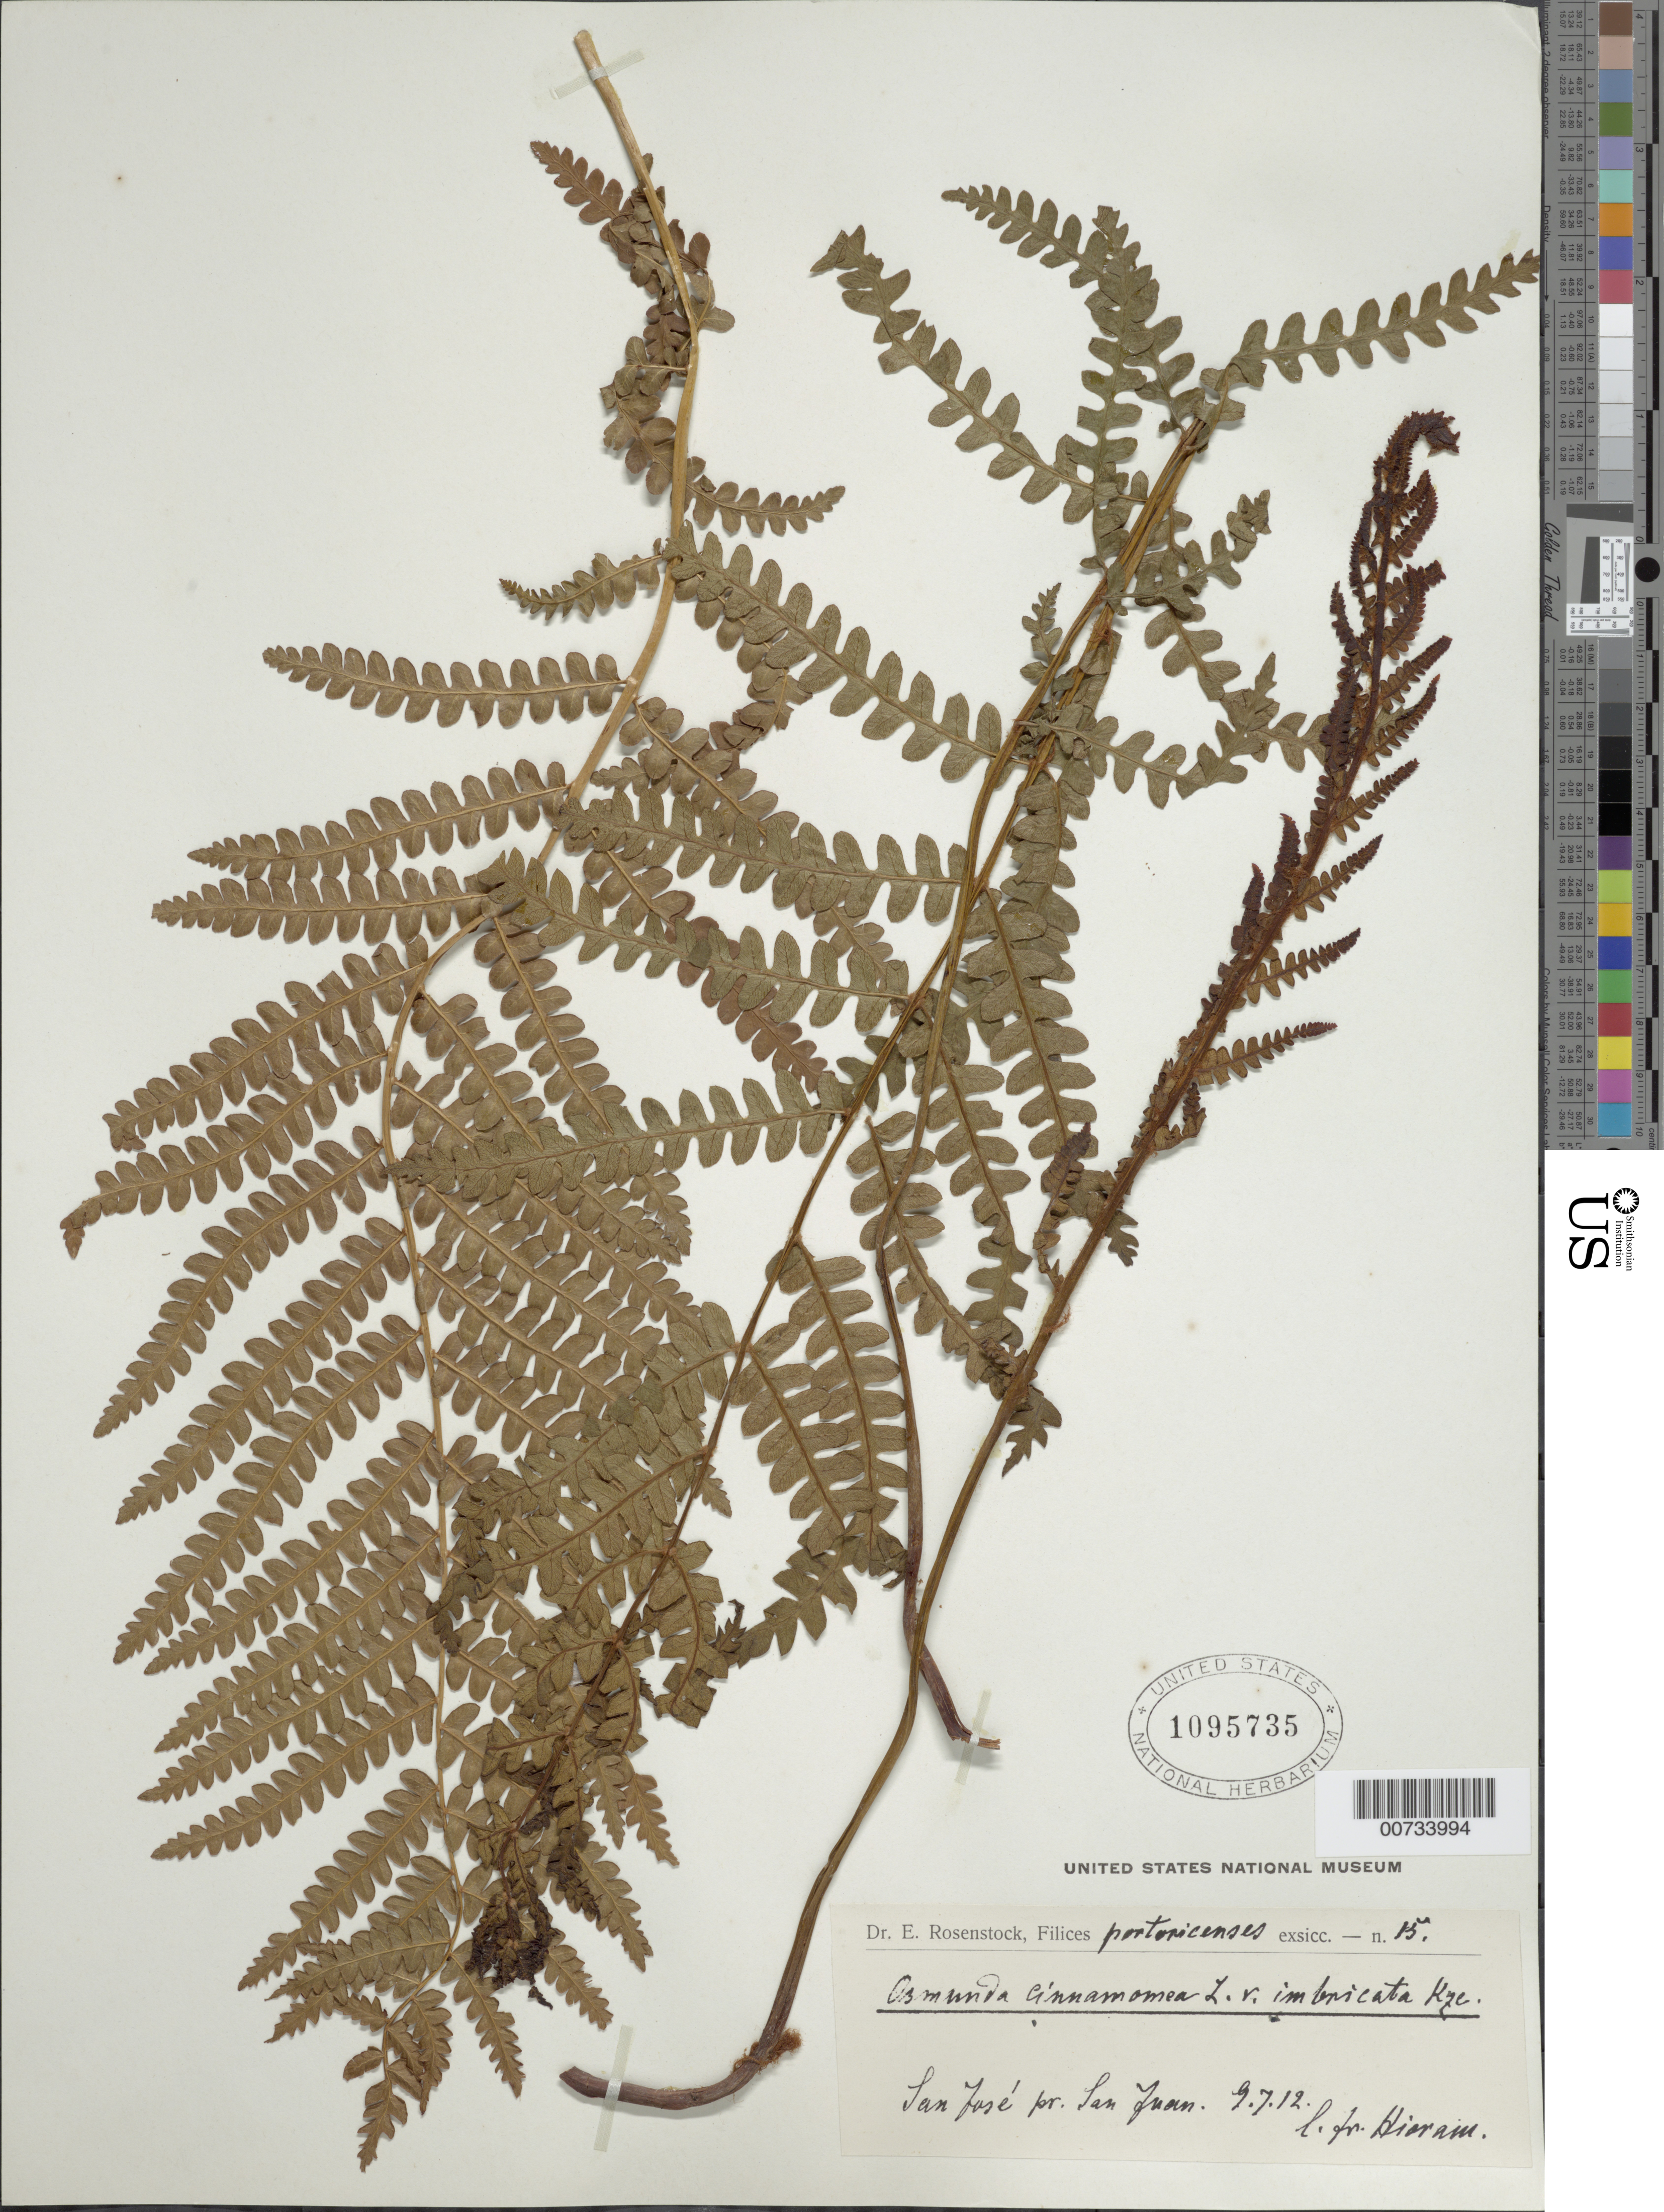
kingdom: Plantae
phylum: Tracheophyta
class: Polypodiopsida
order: Osmundales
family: Osmundaceae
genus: Osmundastrum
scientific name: Osmundastrum cinnamomeum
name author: (L.) C. Presl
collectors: Bro. Hioram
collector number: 15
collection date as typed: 07 Sep 1912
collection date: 1912-09-07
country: Puerto Rico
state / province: San Juan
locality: Laguna San José, pris San Juan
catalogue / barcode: US 1095735